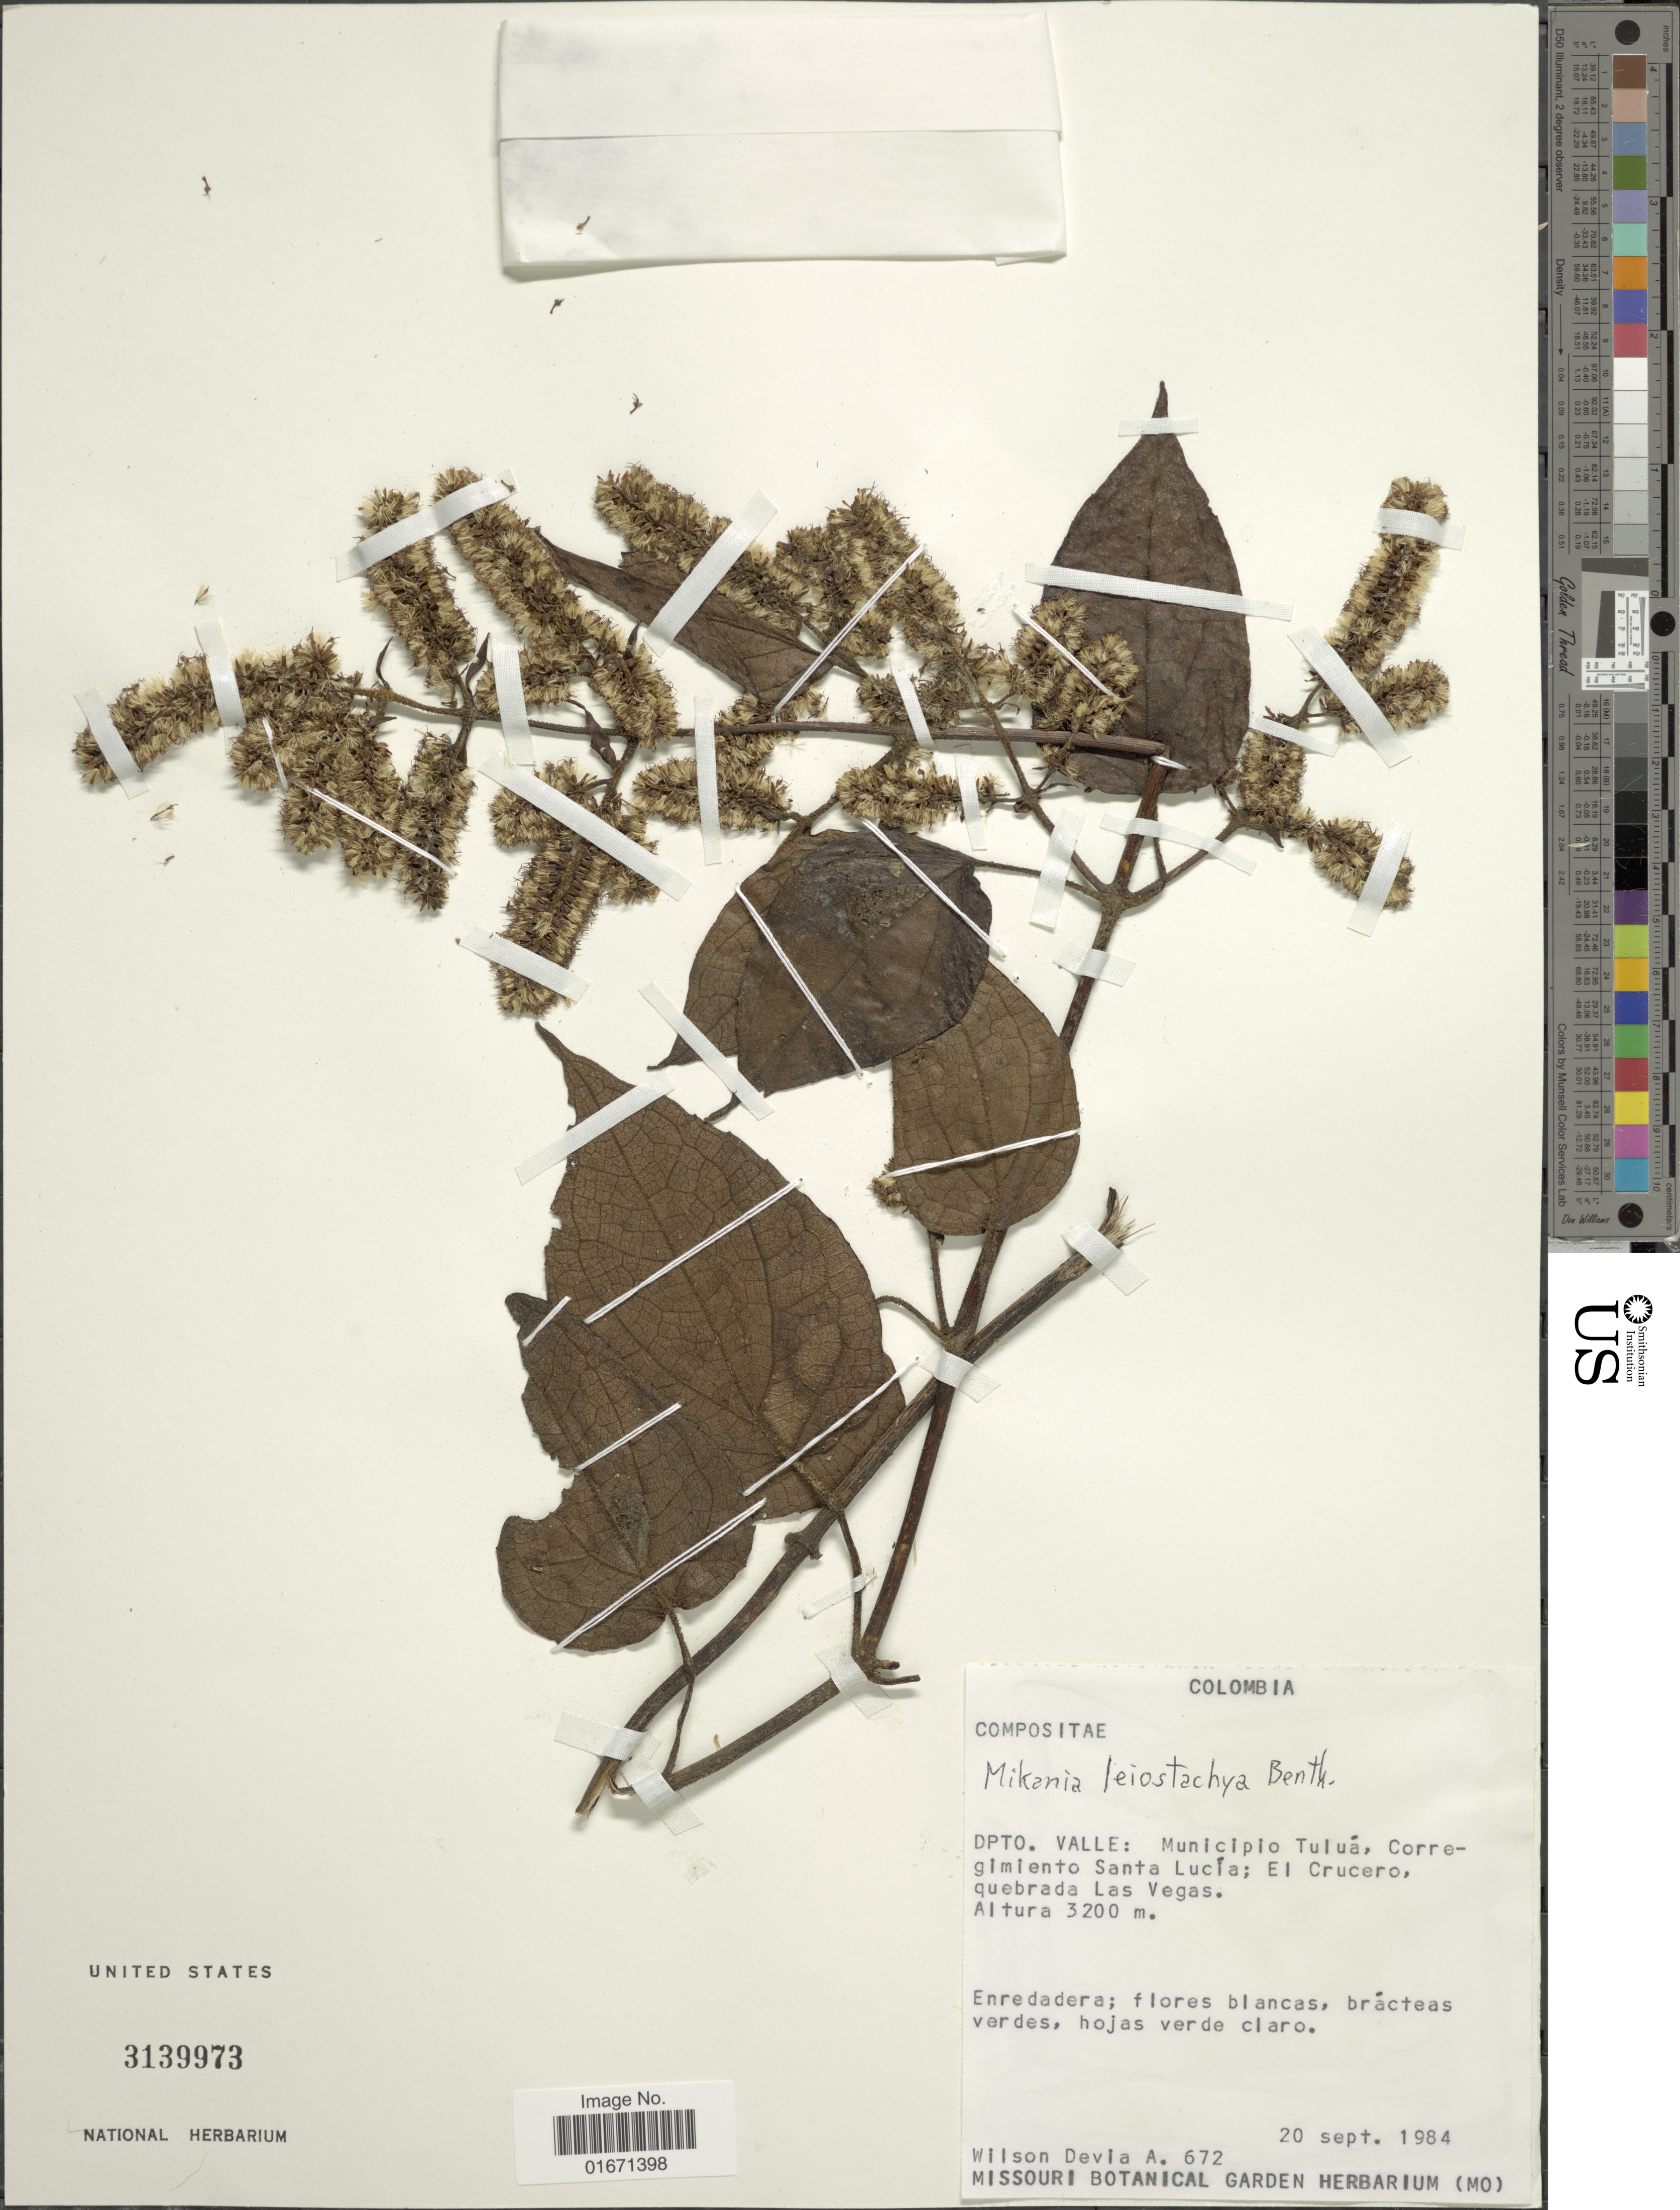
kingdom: Plantae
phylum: Tracheophyta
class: Magnoliopsida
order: Asterales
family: Asteraceae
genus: Mikania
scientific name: Mikania leiostachya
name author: Benth.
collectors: W. Devia A.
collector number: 672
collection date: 1984-09-20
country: Colombia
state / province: Valle del Cauca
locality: Dpto. Valle: Municipio Tuluá, Corregimiento Santa Lucía; El Crucero, quebrada Las Vegas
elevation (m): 3200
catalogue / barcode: US 3139973